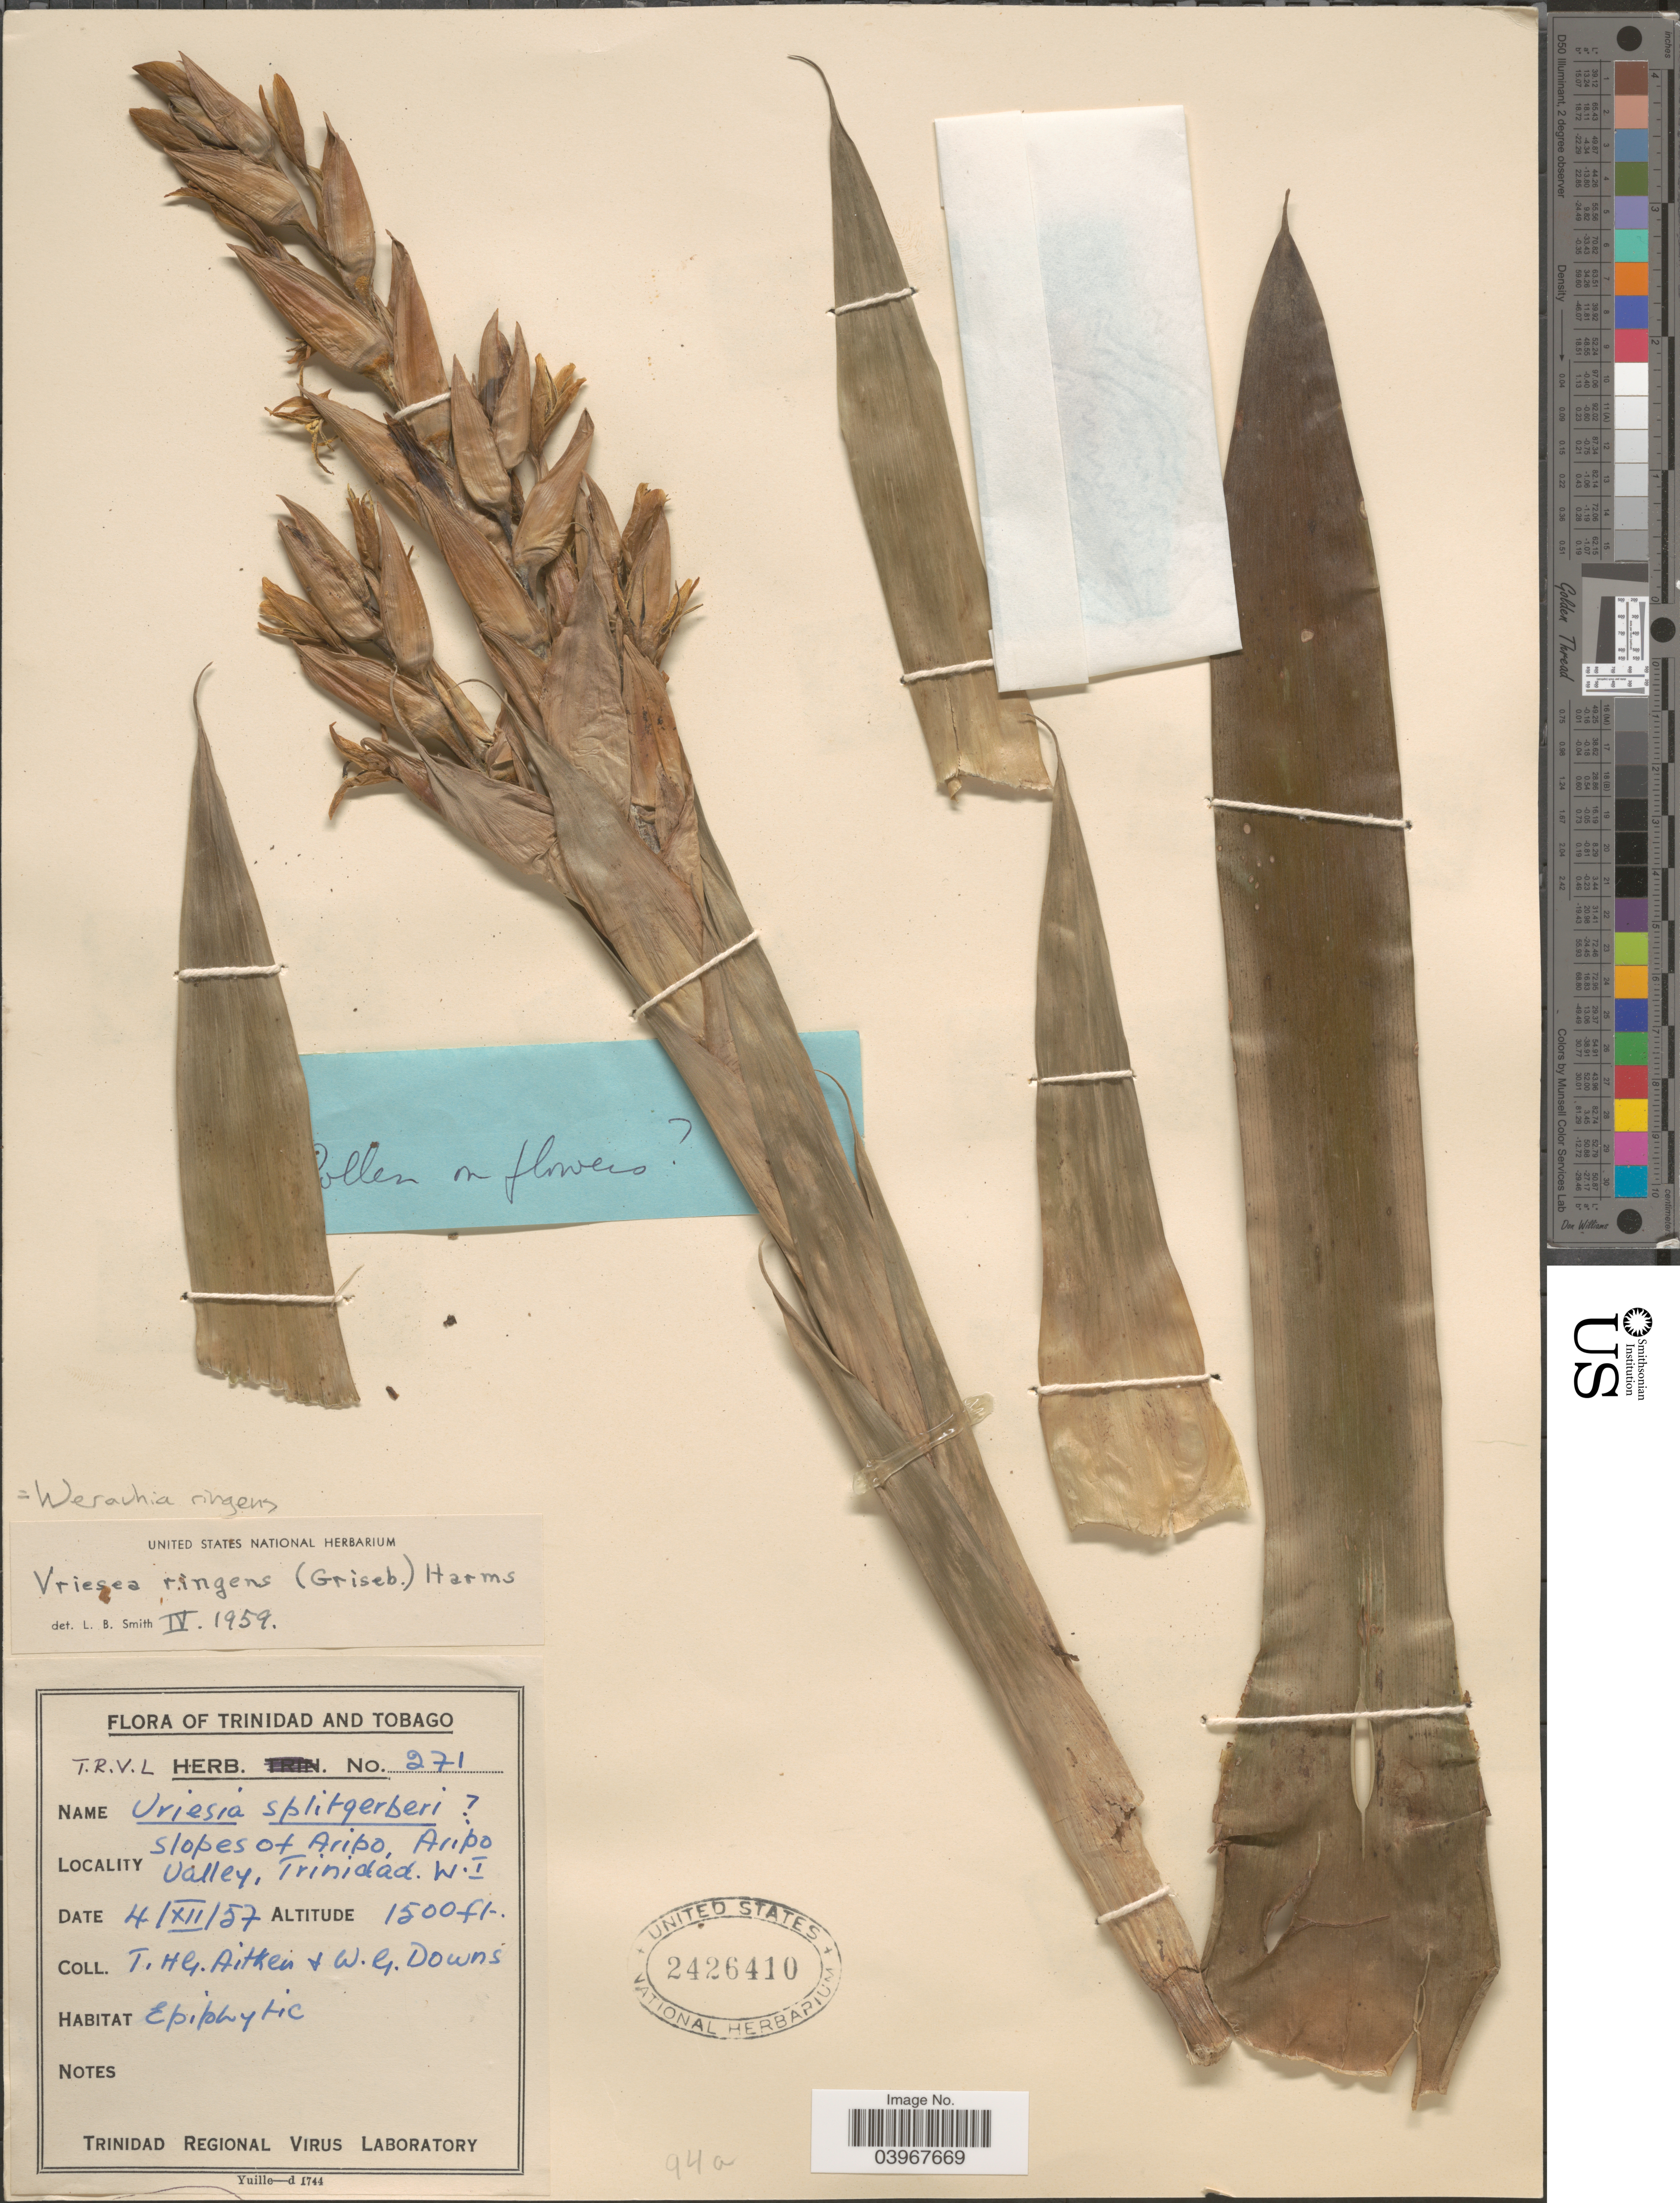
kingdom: Plantae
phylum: Tracheophyta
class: Liliopsida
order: Poales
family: Bromeliaceae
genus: Werauhia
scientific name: Werauhia ringens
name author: (Griseb.) J.R. Grant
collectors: T. Aitken & W. G. Downs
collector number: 271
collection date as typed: Transcribed d/m/y: 4/12/57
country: Trinidad and Tobago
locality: Slopes of Aripo, Aripo valley, Trinidad. W. I.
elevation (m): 457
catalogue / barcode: US 2426410